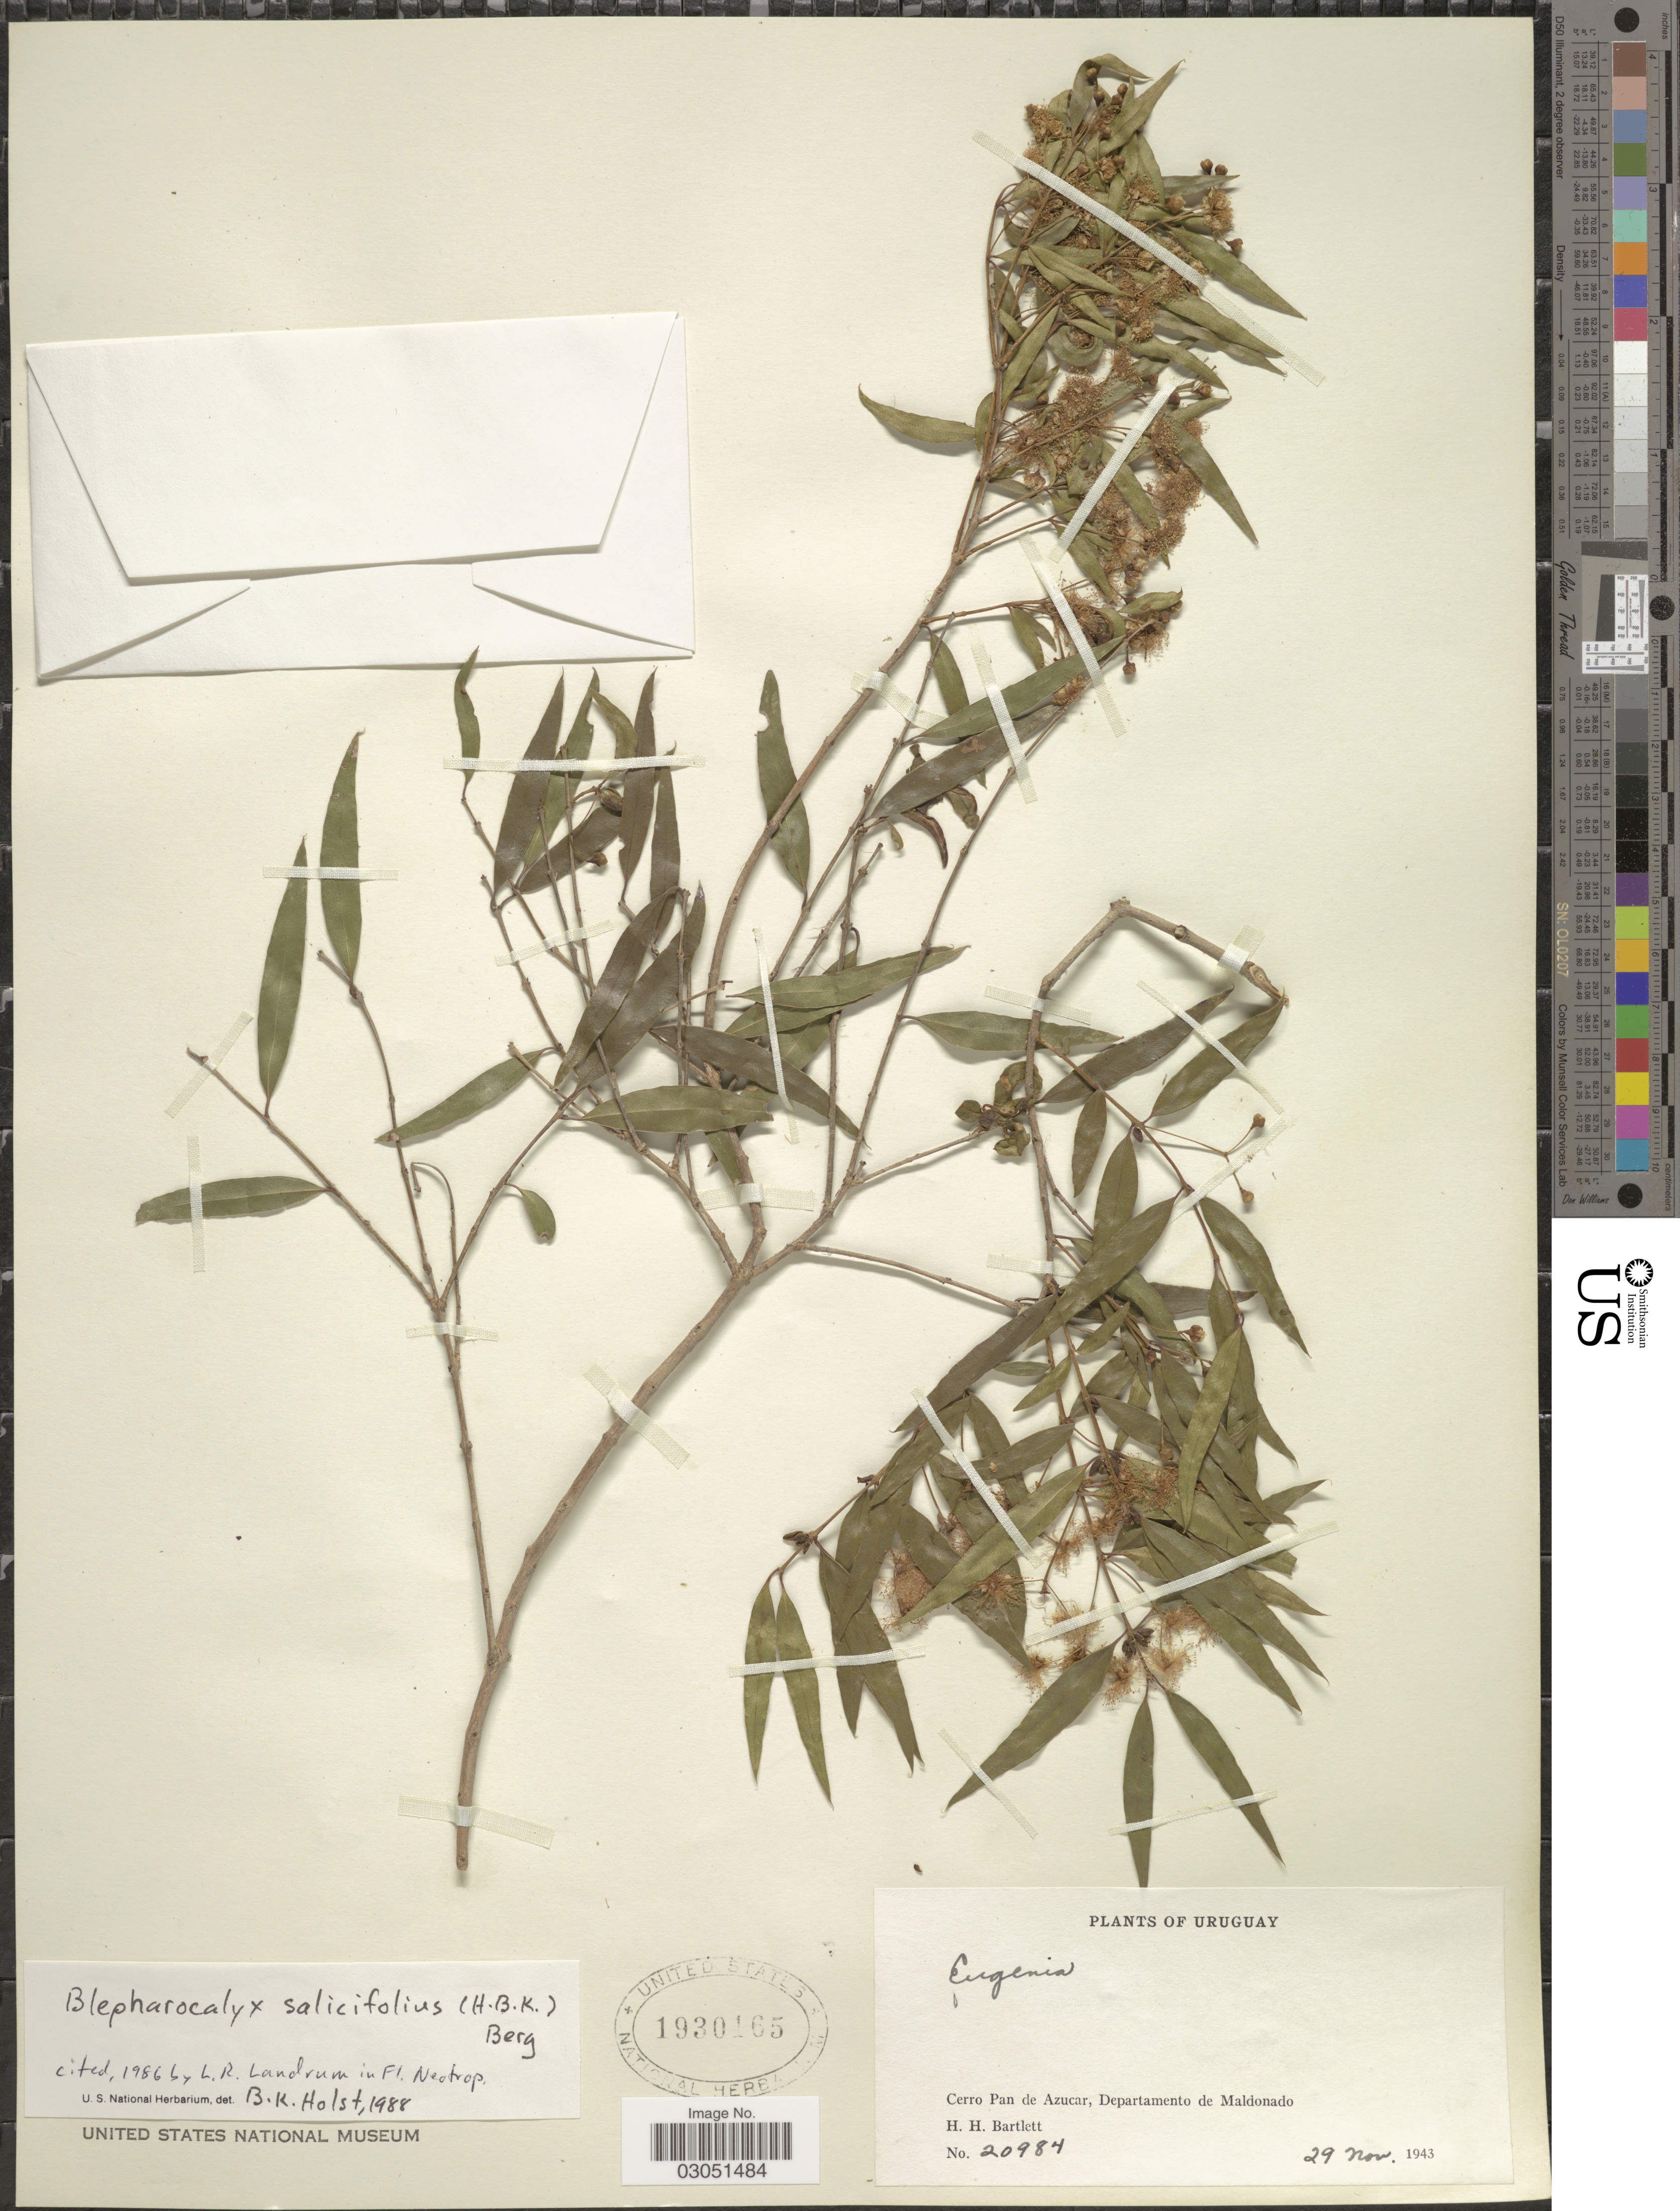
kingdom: Plantae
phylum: Tracheophyta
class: Magnoliopsida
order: Myrtales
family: Myrtaceae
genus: Blepharocalyx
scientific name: Blepharocalyx salicifolius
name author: (Kunth) O. Berg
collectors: H. H. Bartlett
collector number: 20984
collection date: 1943-11-29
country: Uruguay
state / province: Maldonado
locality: Cerro Pan de Azucar, Departamento de Maldonado.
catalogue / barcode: US 1930165